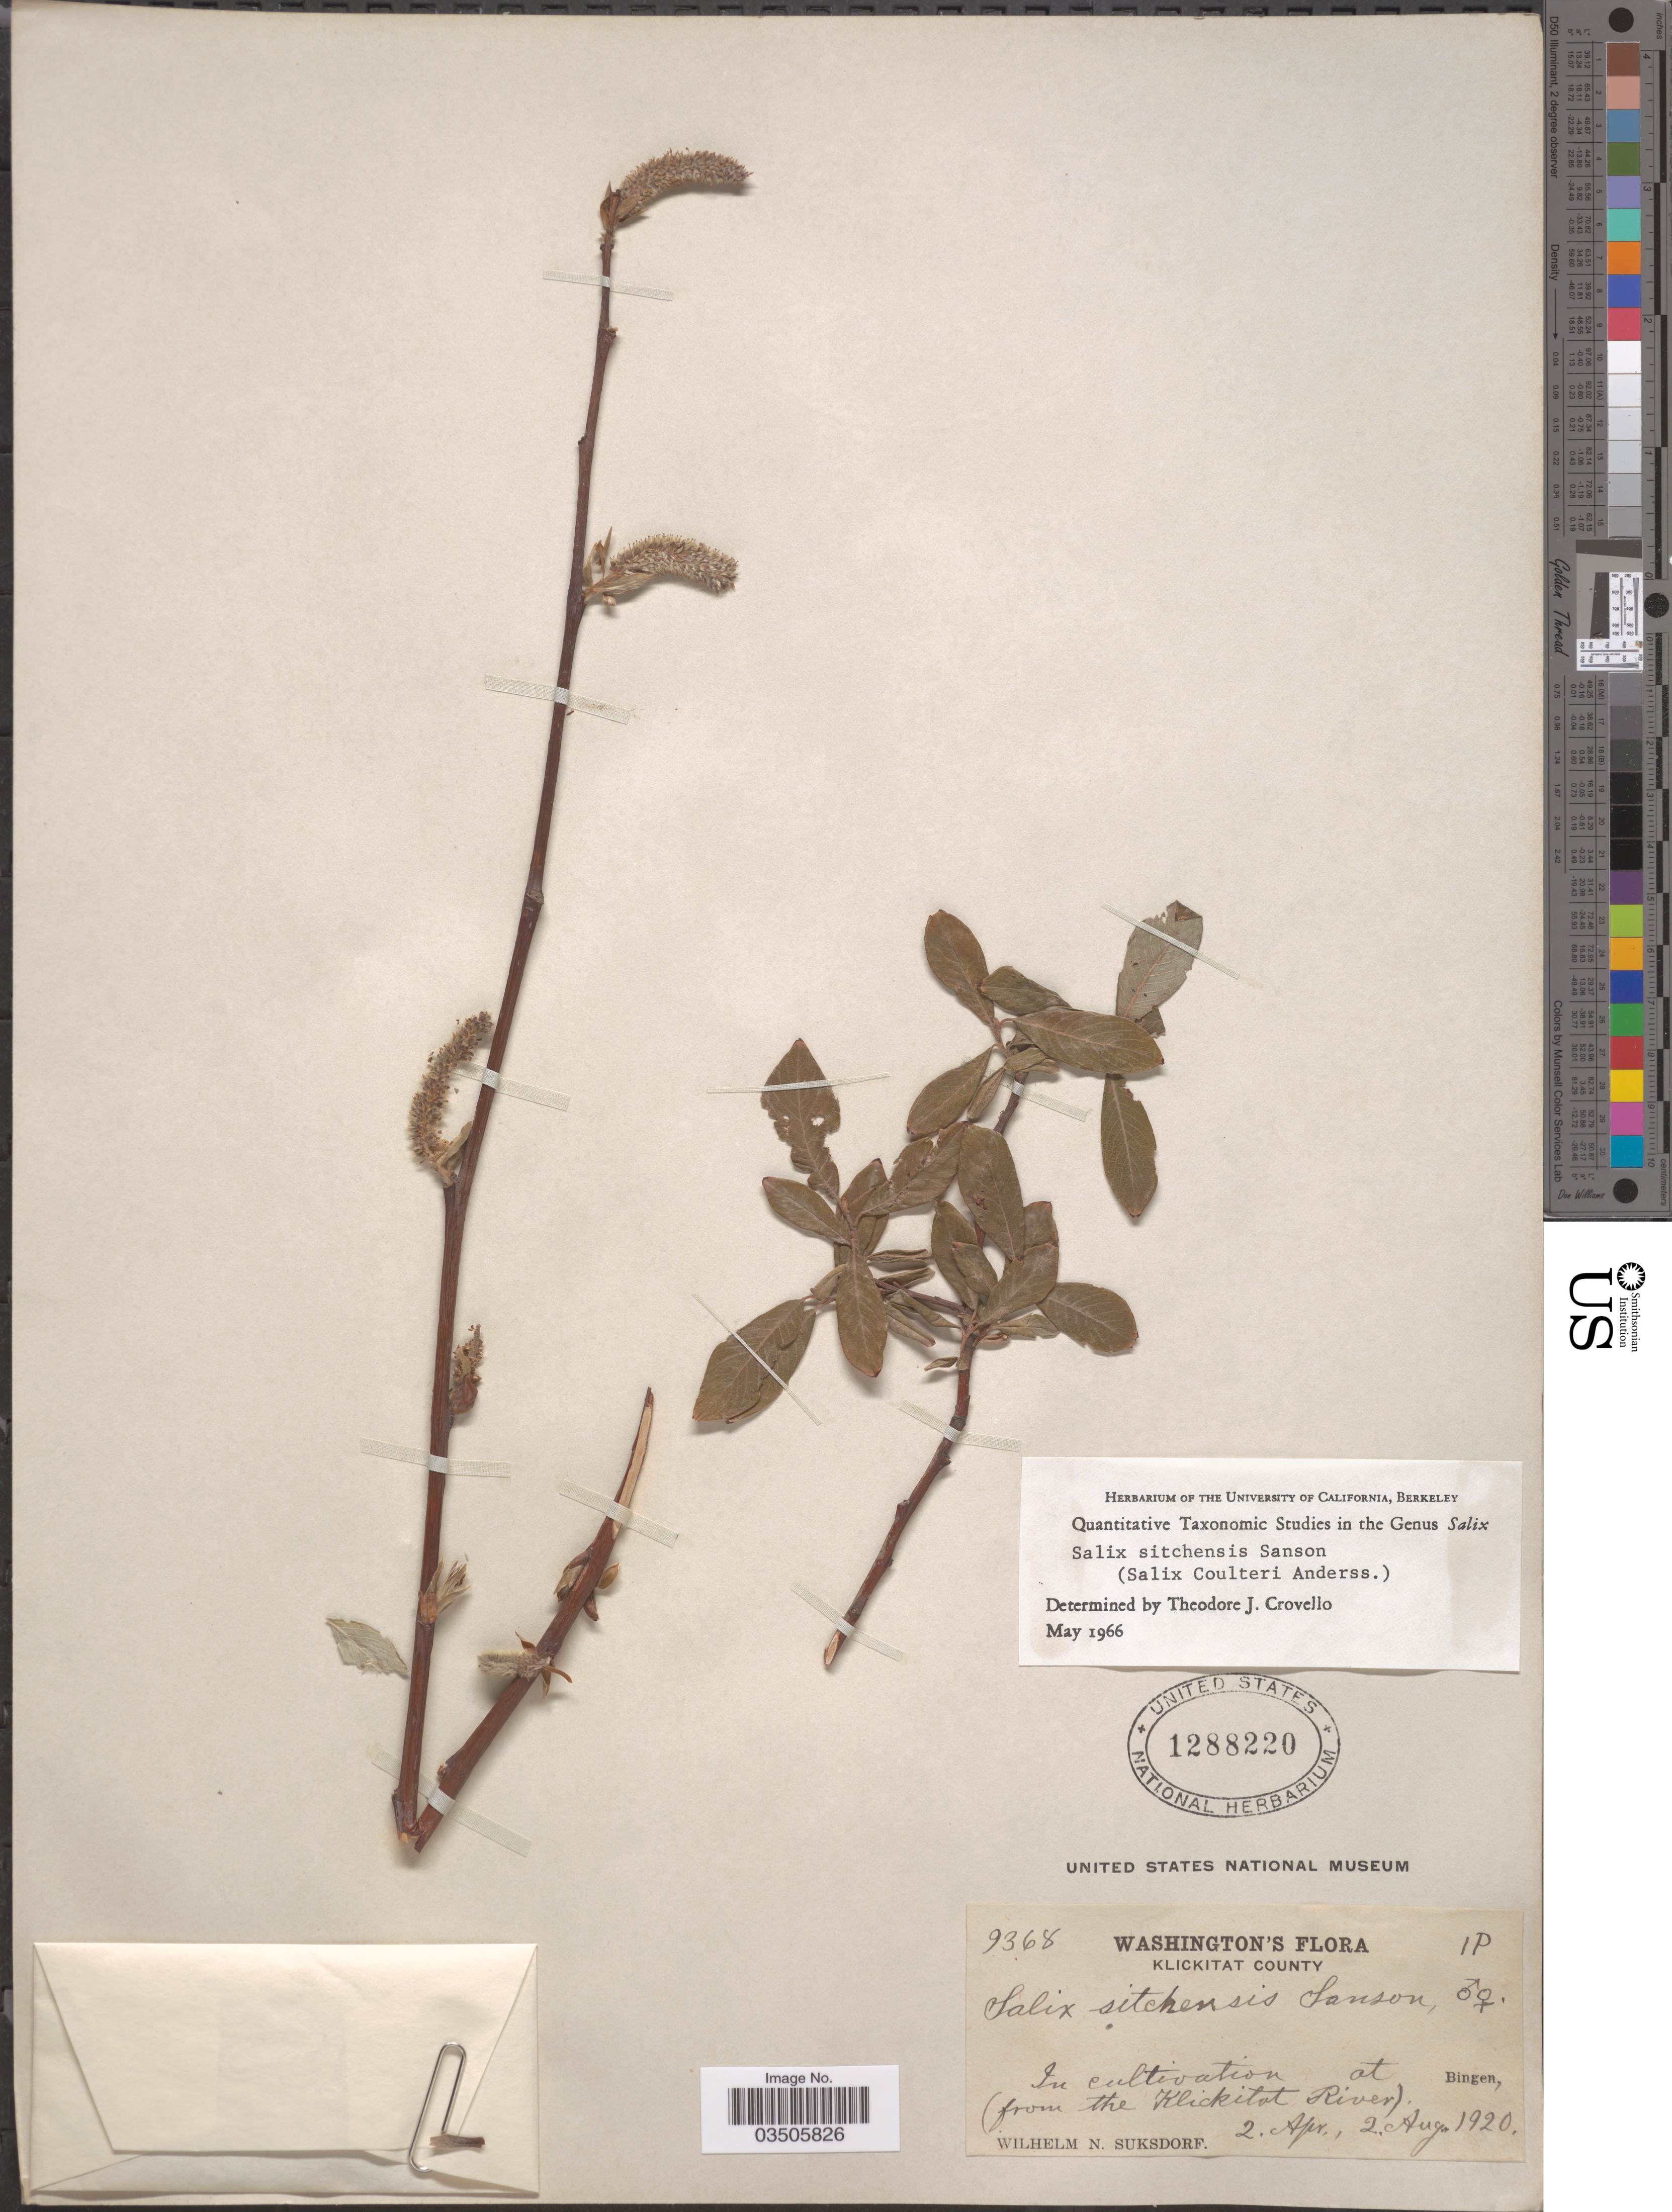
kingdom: Plantae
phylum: Tracheophyta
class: Magnoliopsida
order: Malpighiales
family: Salicaceae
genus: Salix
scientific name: Salix sitchensis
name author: Sanson ex Bong.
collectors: W. N. Suksdorf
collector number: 9368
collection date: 1920-04-02/1920-08-02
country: United States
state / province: Washington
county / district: Klickitat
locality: Klickitat County. Bingen.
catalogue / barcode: US 1288220